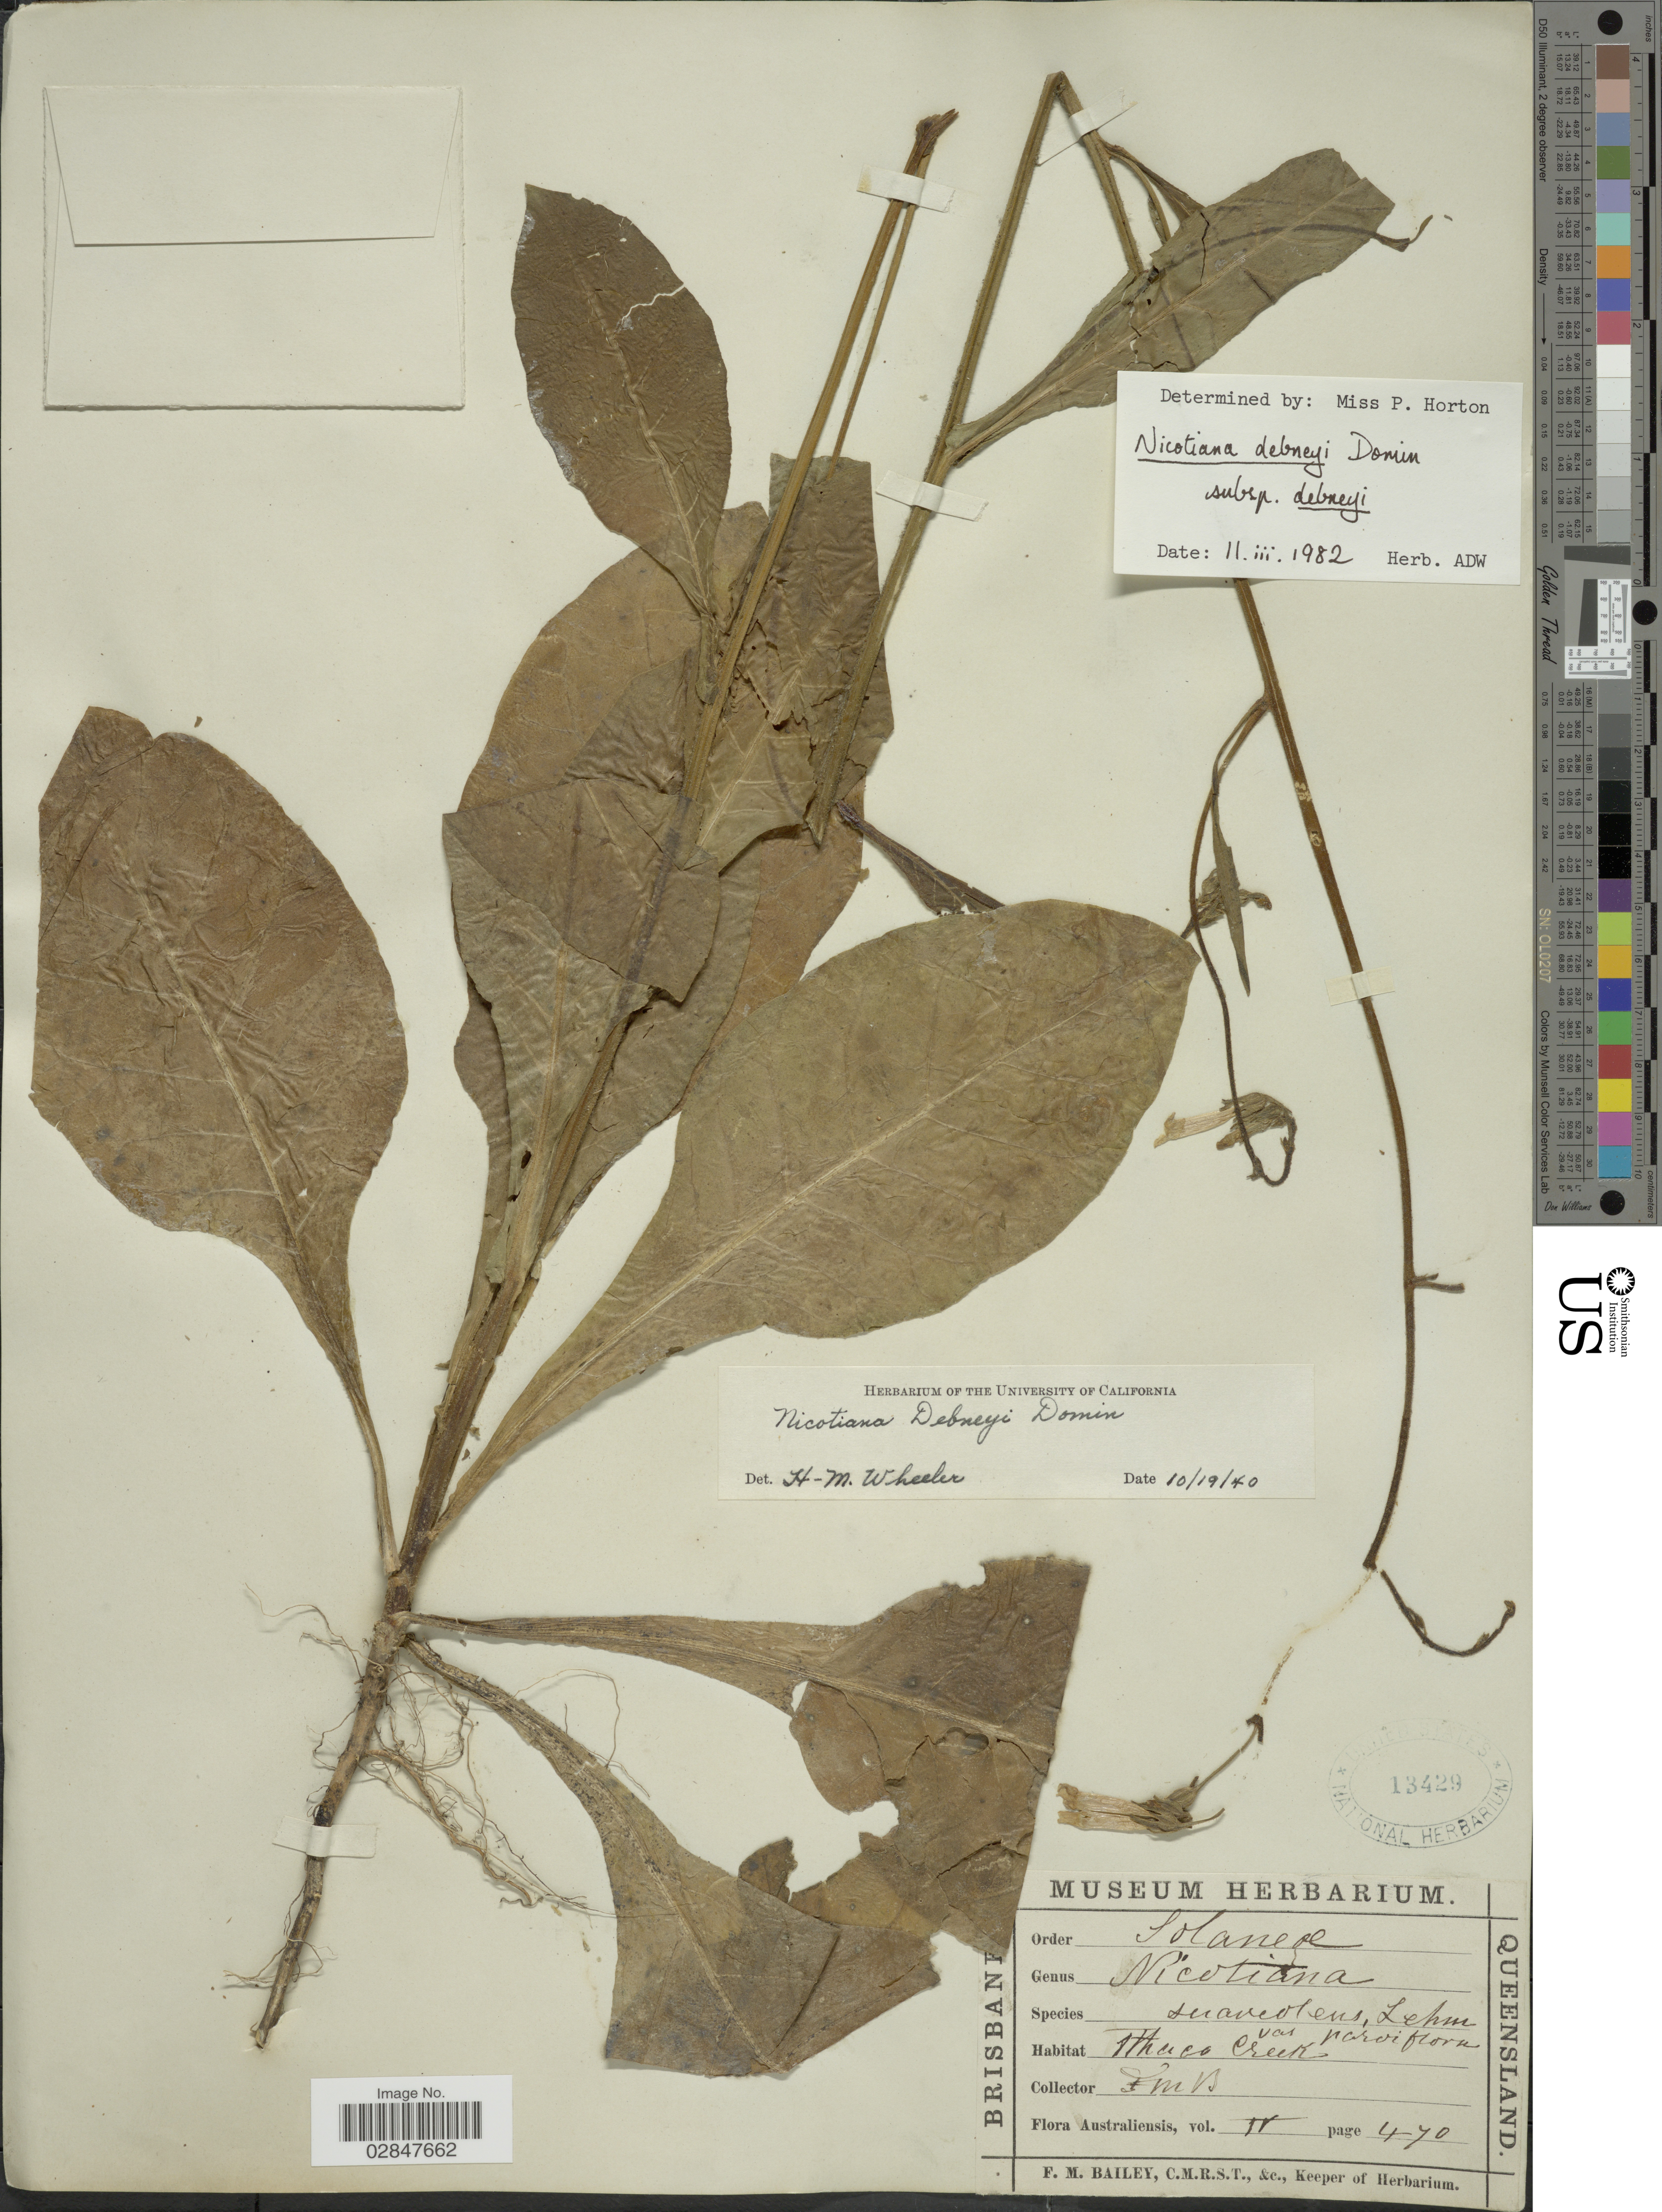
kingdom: Plantae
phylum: Tracheophyta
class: Magnoliopsida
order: Solanales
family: Solanaceae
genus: Nicotiana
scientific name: Nicotiana debneyi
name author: Domin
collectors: F. M. Bailey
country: Australia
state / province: Queensland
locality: Ithaca Creek.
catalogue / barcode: US 13429